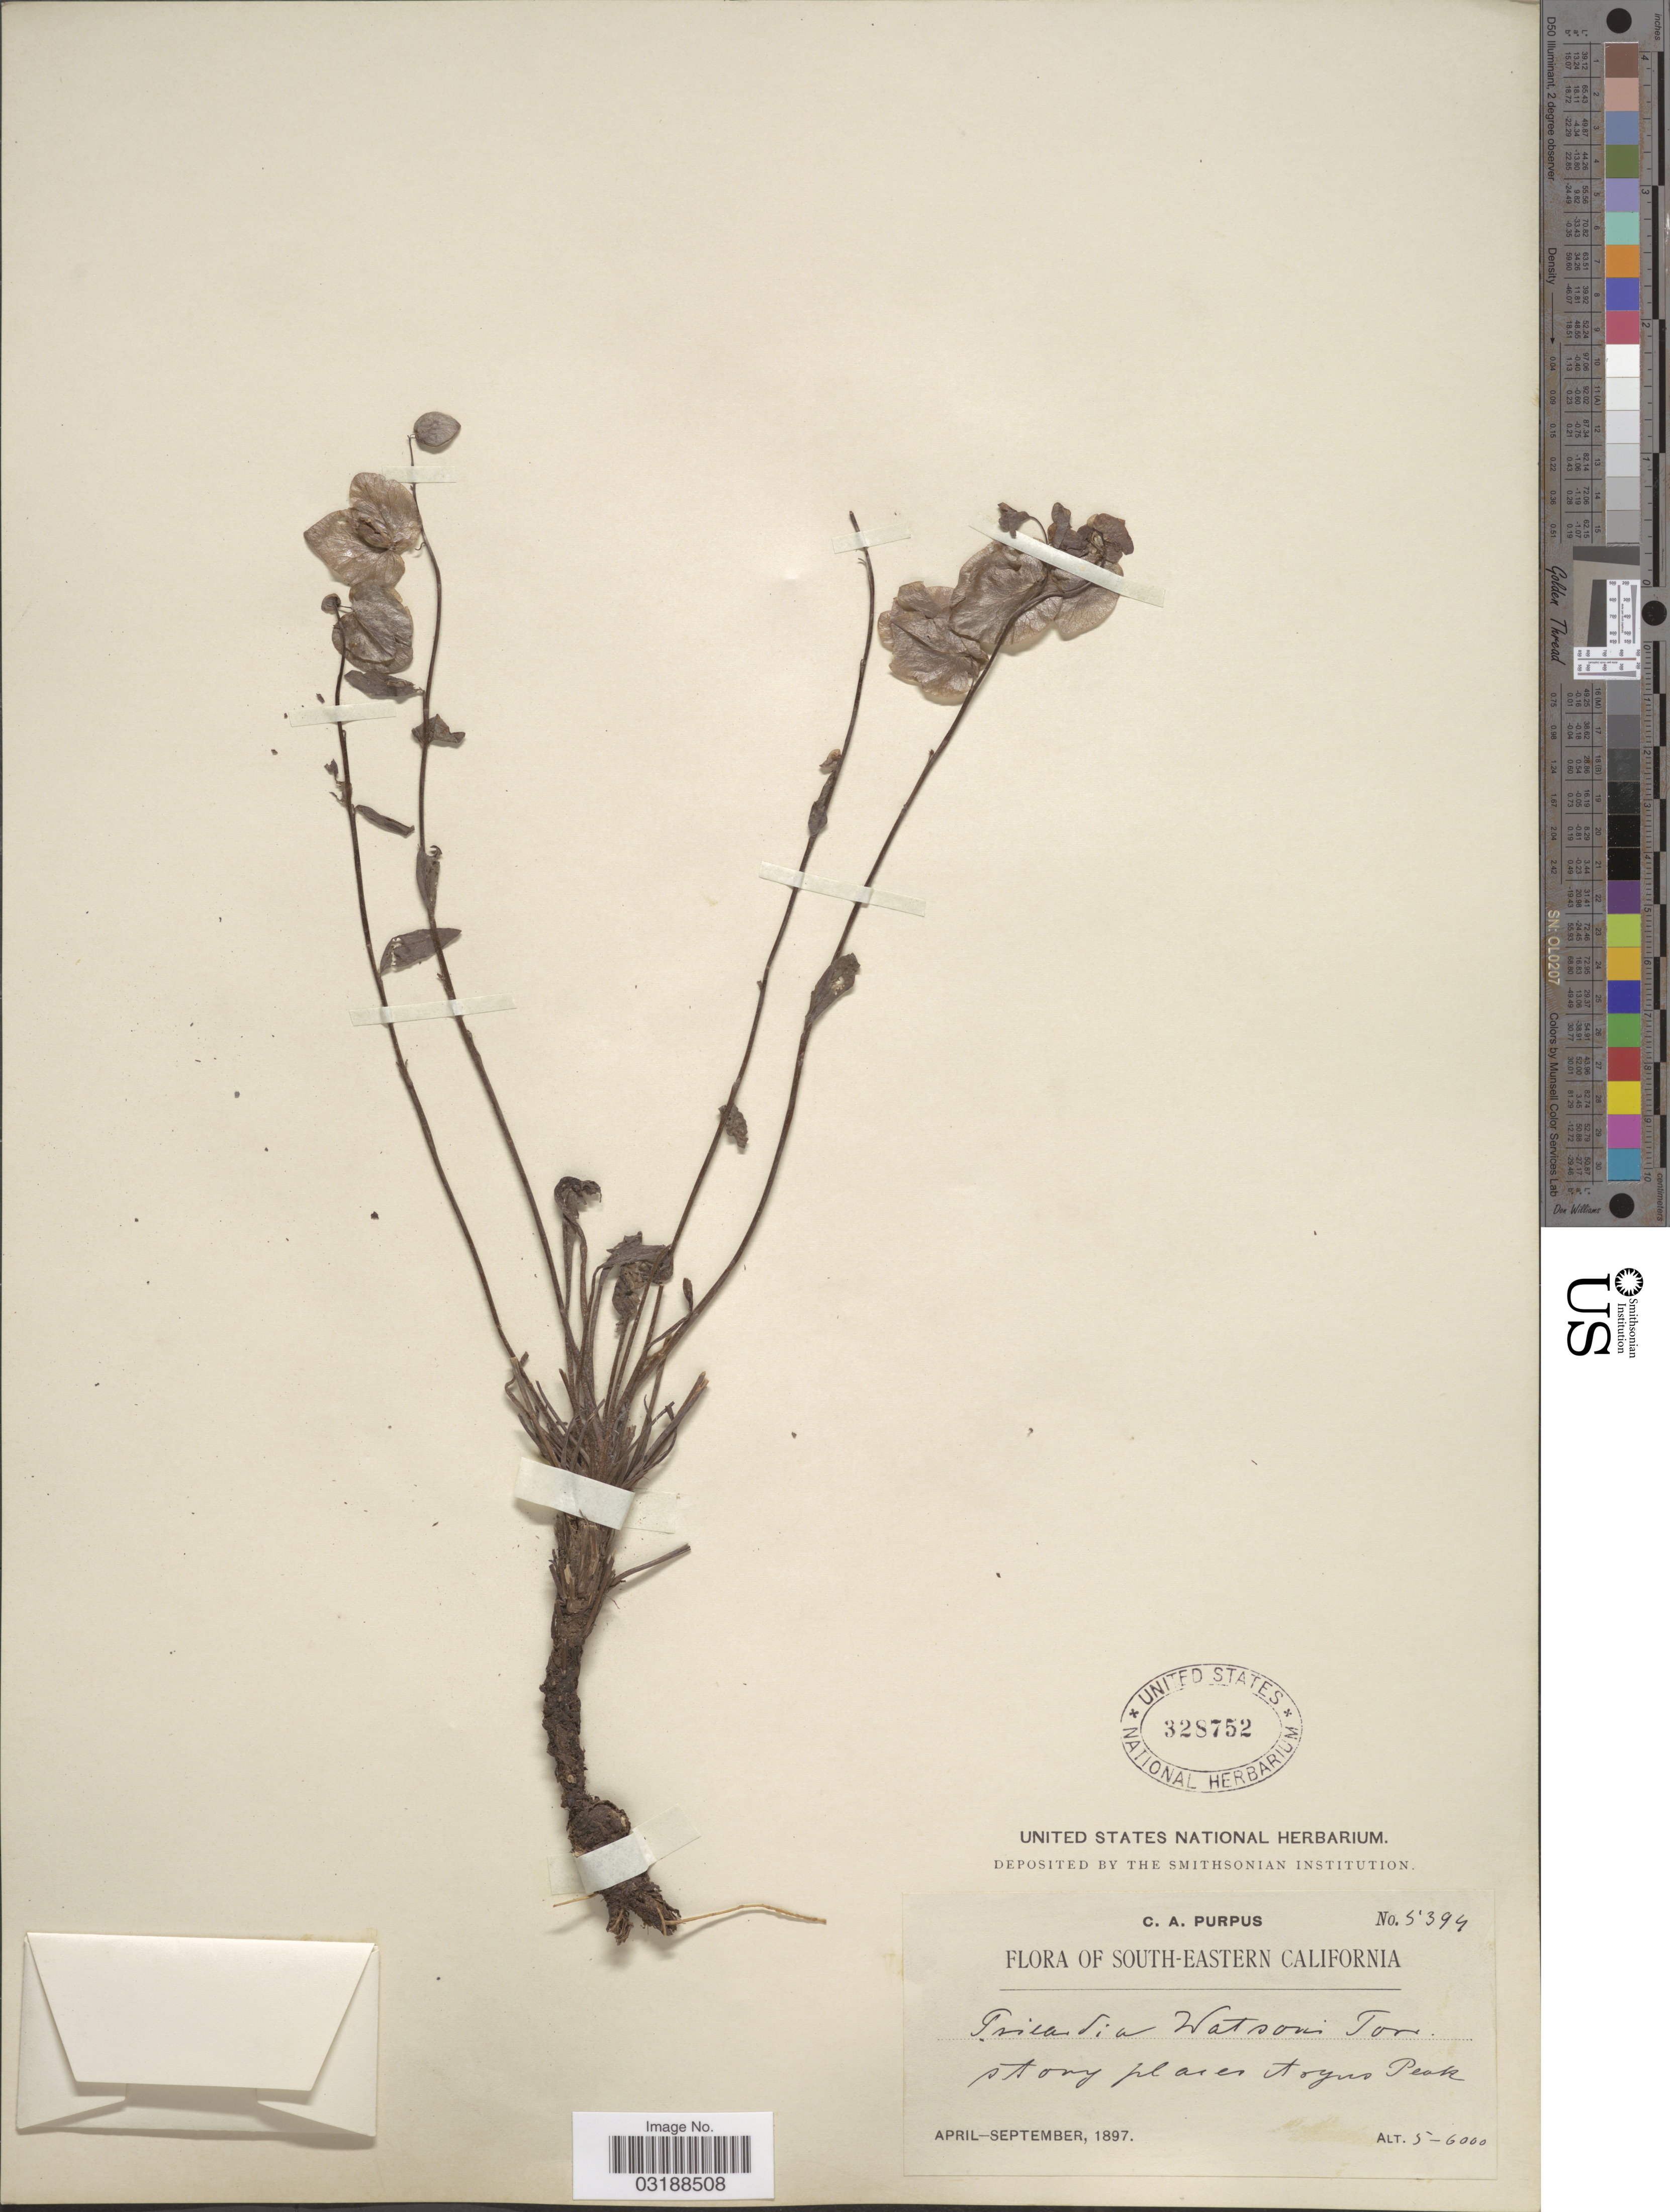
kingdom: Plantae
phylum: Tracheophyta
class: Magnoliopsida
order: Boraginales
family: Hydrophyllaceae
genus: Tricardia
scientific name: Tricardia watsonii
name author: Torr. ex S. Watson in C. King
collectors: C. A. Purpus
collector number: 5394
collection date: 1897-04/1897-09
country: United States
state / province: California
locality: South-Eastern California, stony places Argus Peak.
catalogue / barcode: US 328752